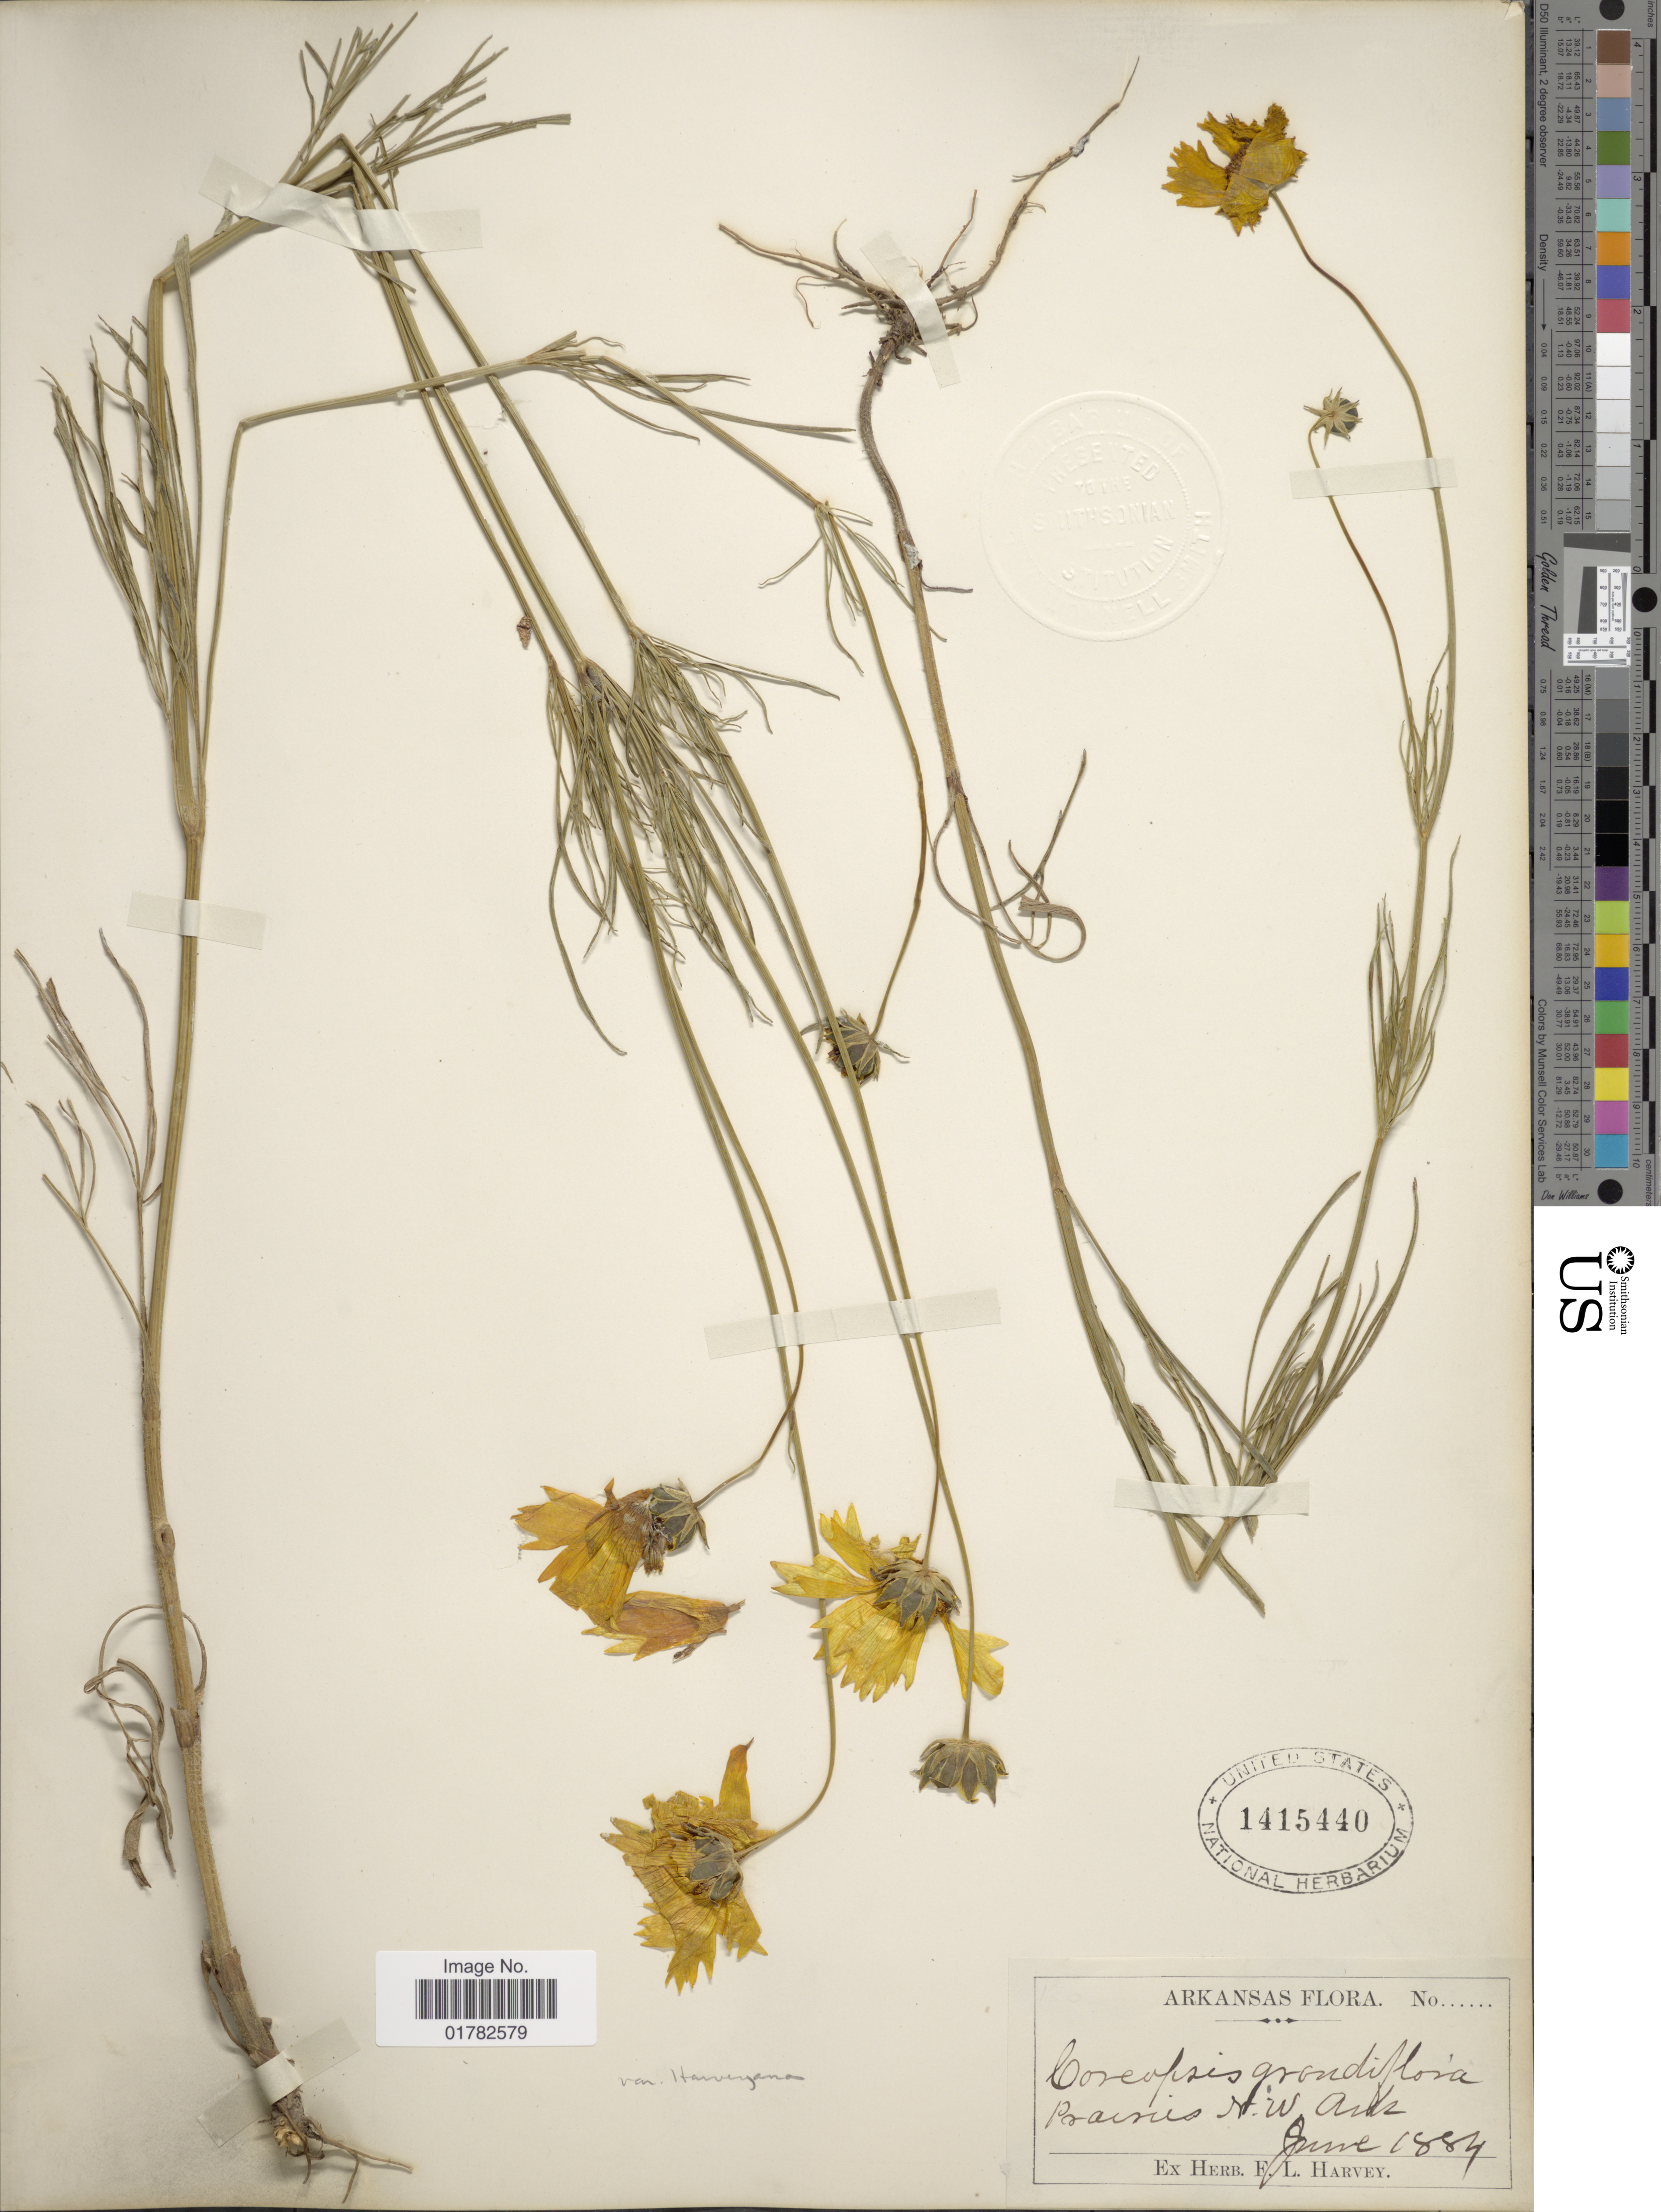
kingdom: Plantae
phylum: Tracheophyta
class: Magnoliopsida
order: Asterales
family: Asteraceae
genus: Coreopsis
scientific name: Coreopsis grandiflora var. harveyana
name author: (A. Gray) Sherff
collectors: ex herb. F. L. Harvey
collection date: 1884-06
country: United States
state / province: Arkansas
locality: Braries N.W. Ark.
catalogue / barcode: US 1415440